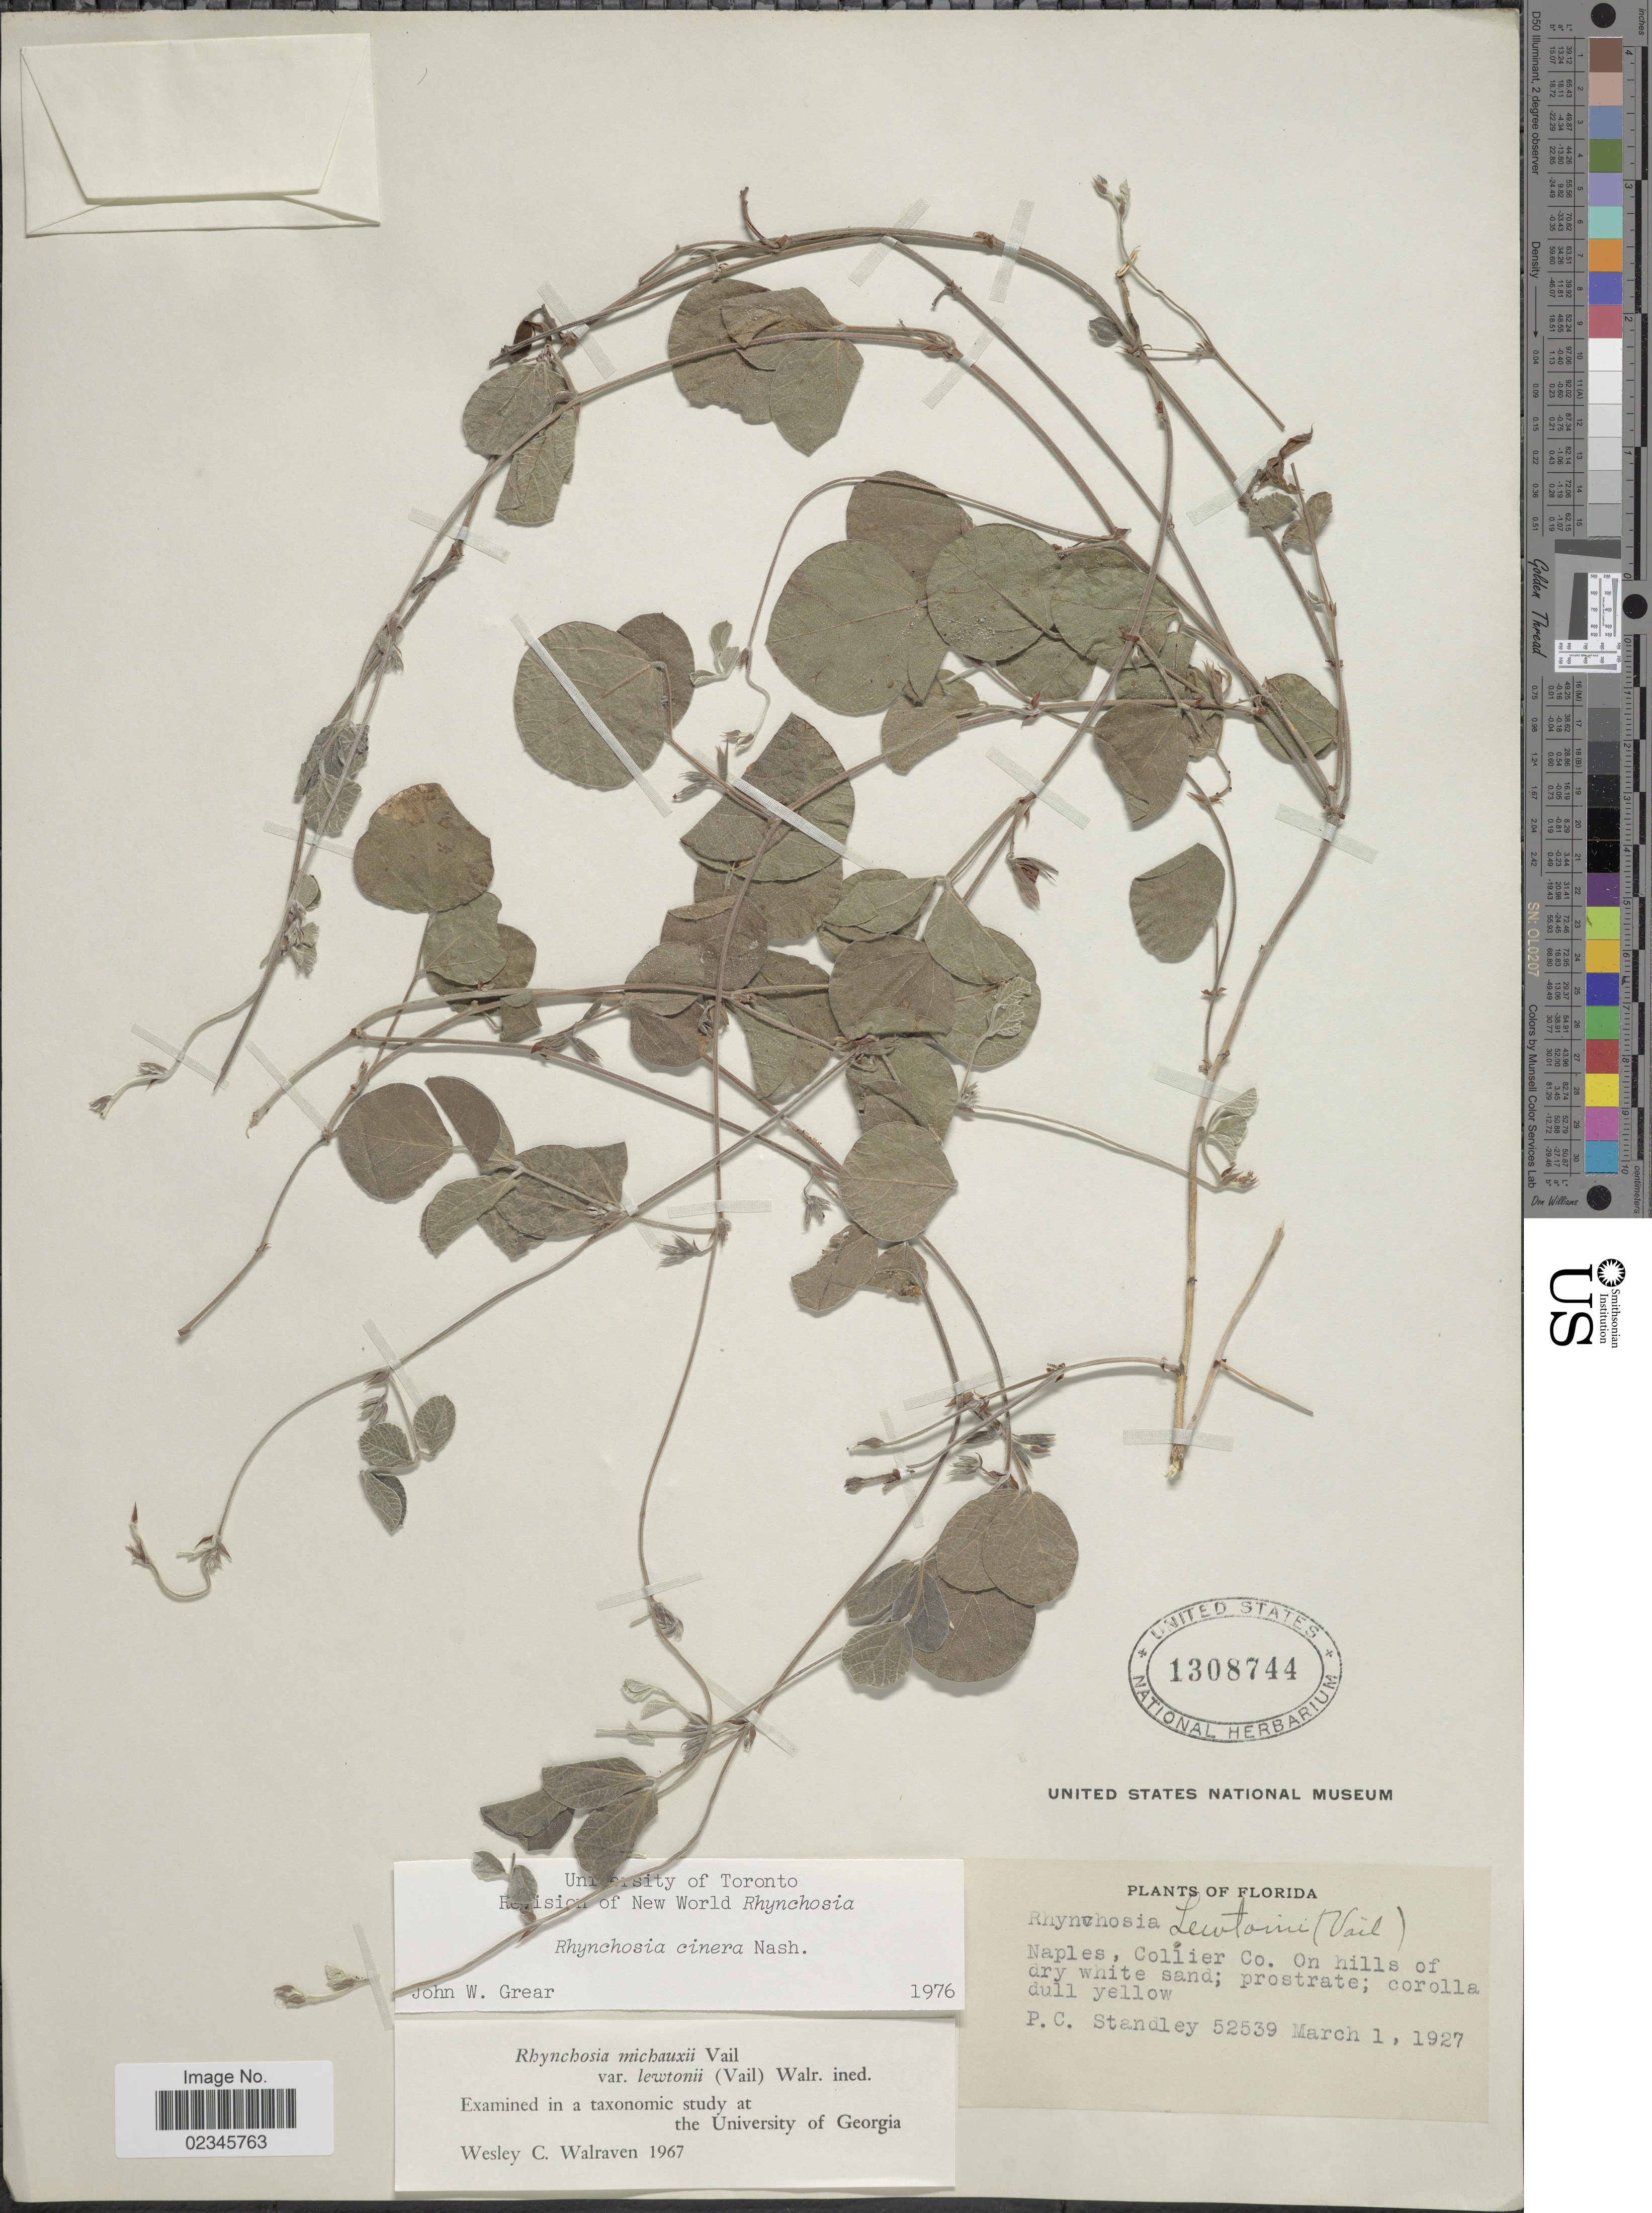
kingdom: Plantae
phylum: Tracheophyta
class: Magnoliopsida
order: Fabales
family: Fabaceae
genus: Cajanus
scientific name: Cajanus cinereus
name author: (F. Muell. ex Benth.) F. Muell.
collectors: P. C. Standley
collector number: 52539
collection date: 1927-03-01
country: United States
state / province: Florida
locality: Naples, Collier Co. on hills of dry white sand.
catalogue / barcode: US 1308744